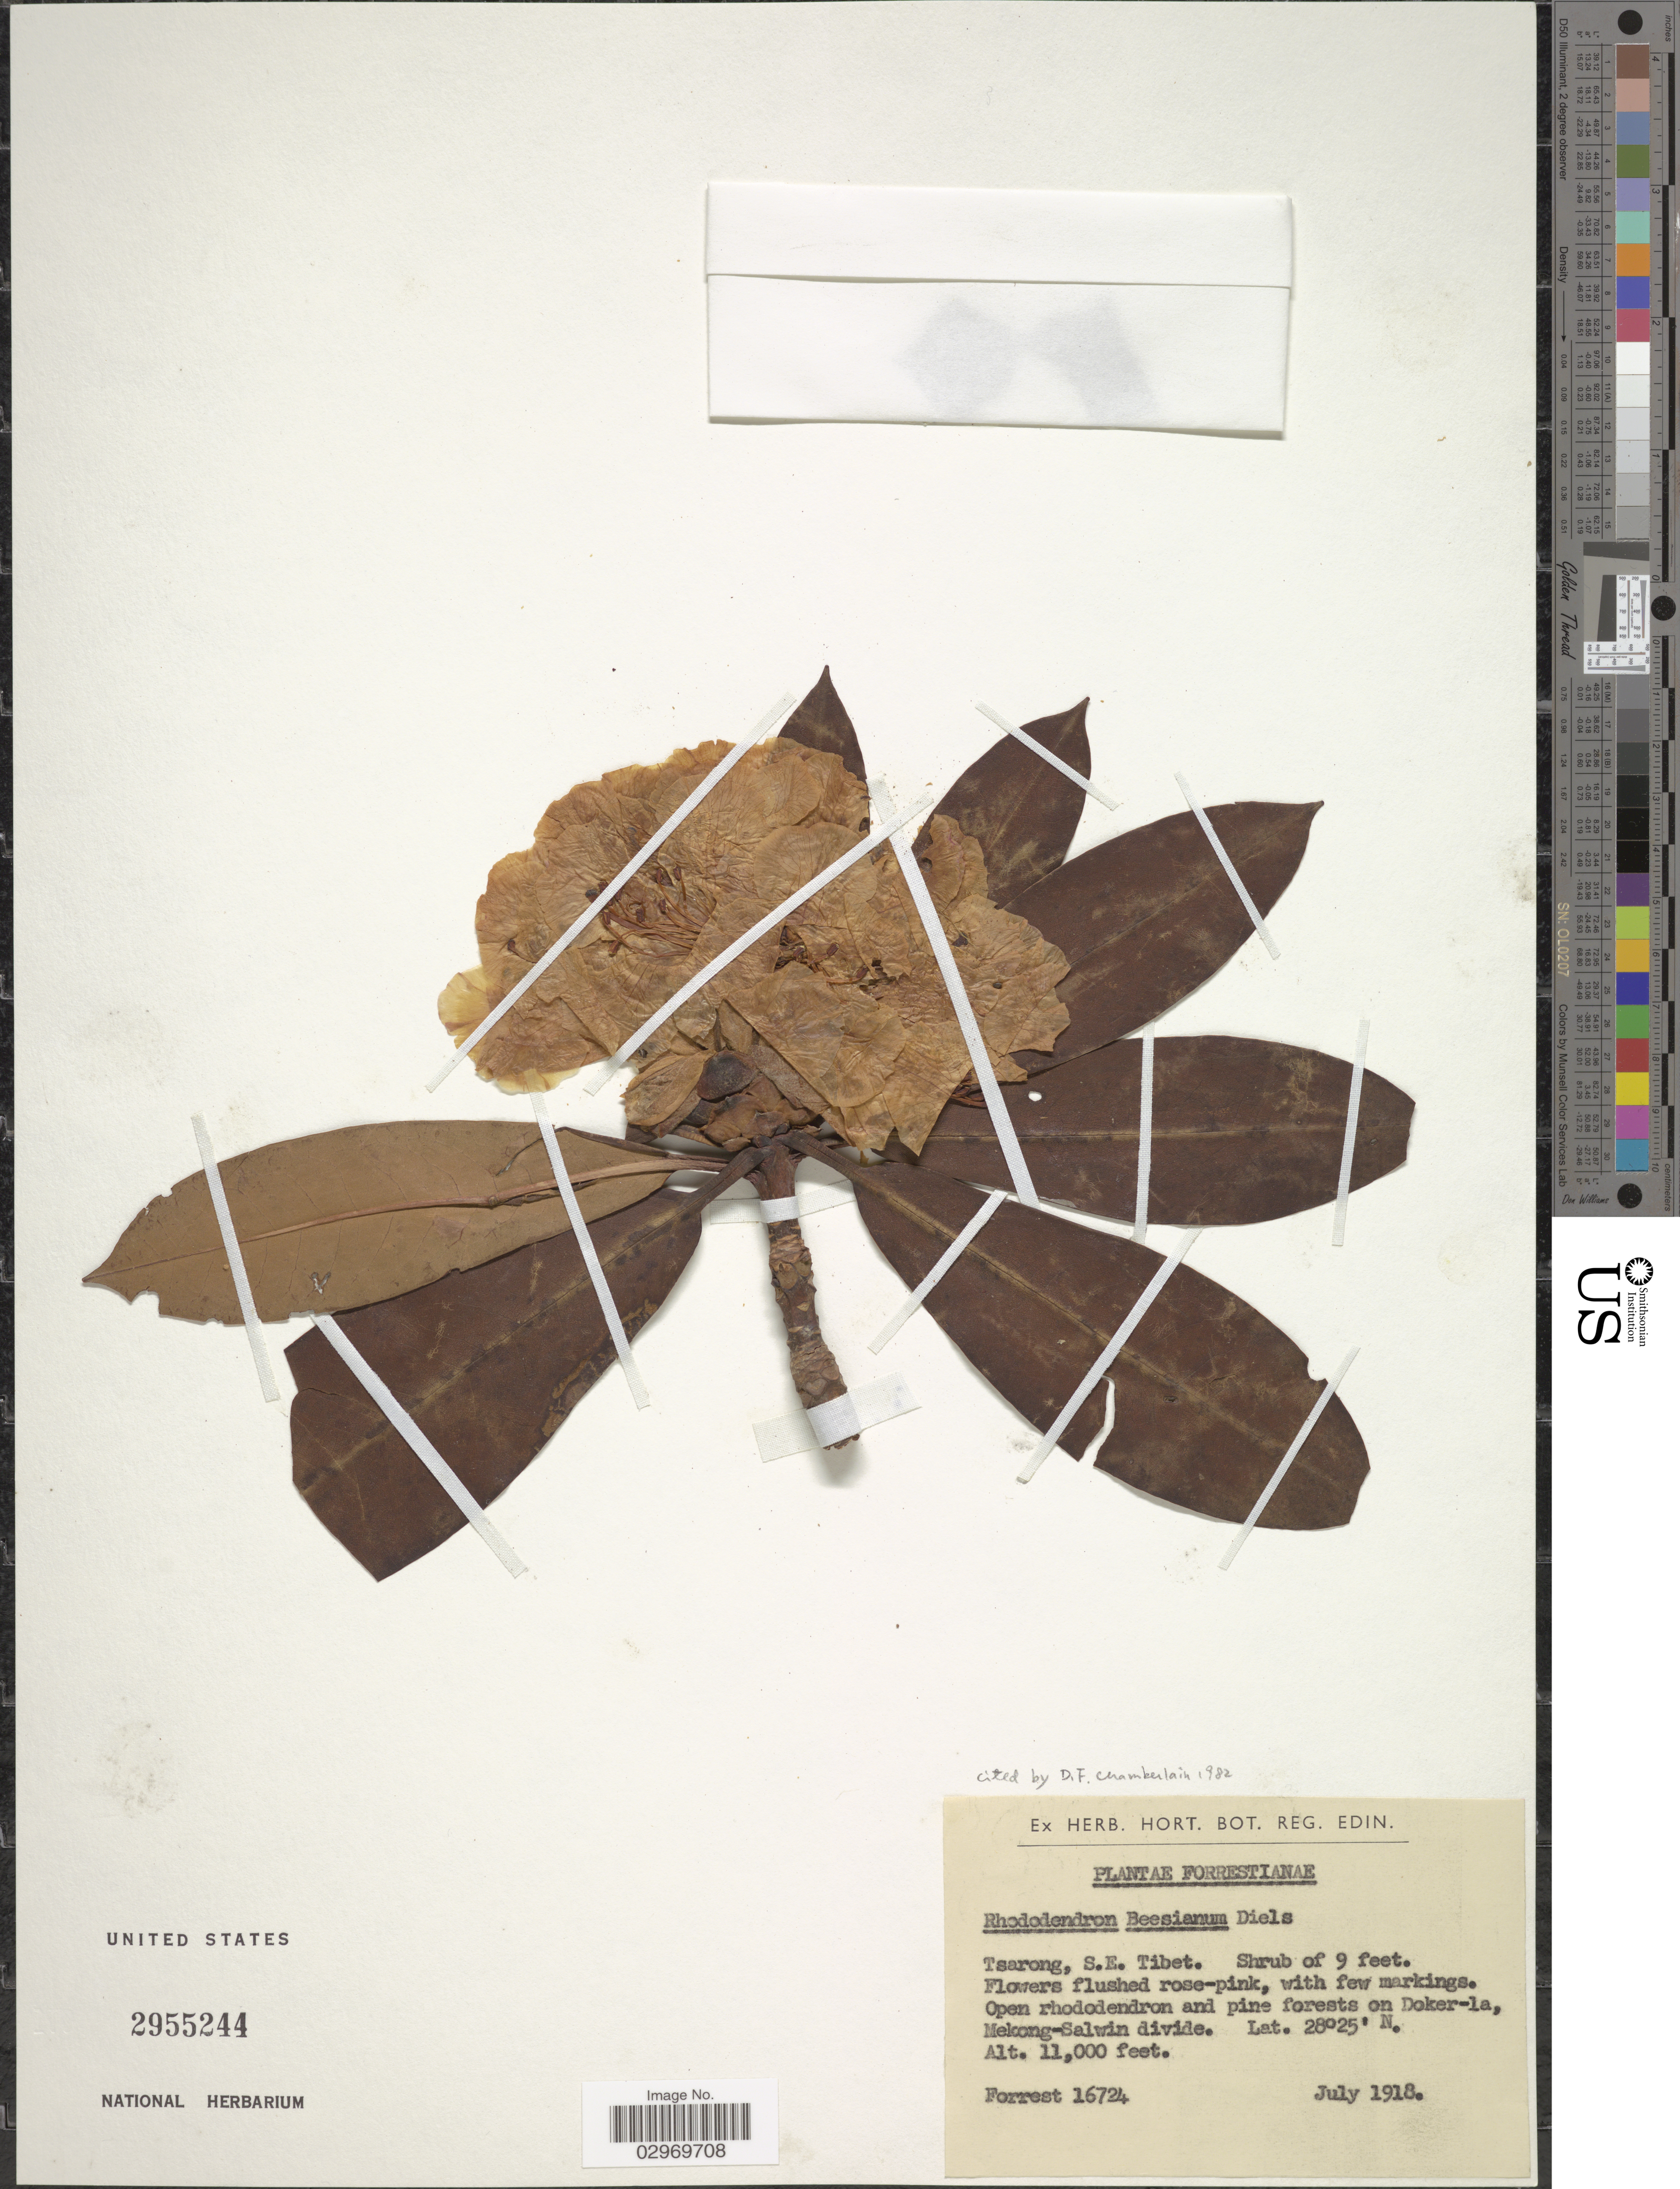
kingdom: Plantae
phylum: Tracheophyta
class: Magnoliopsida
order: Ericales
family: Ericaceae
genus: Rhododendron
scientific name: Rhododendron beesianum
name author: Diels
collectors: -. Forrest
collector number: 1672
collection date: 1918-07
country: China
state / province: Xizang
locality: Tsarong, S.E. Tibet. Pine forests on Doker-la, Mekong-Salwin divide.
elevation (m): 3353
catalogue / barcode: US 295524